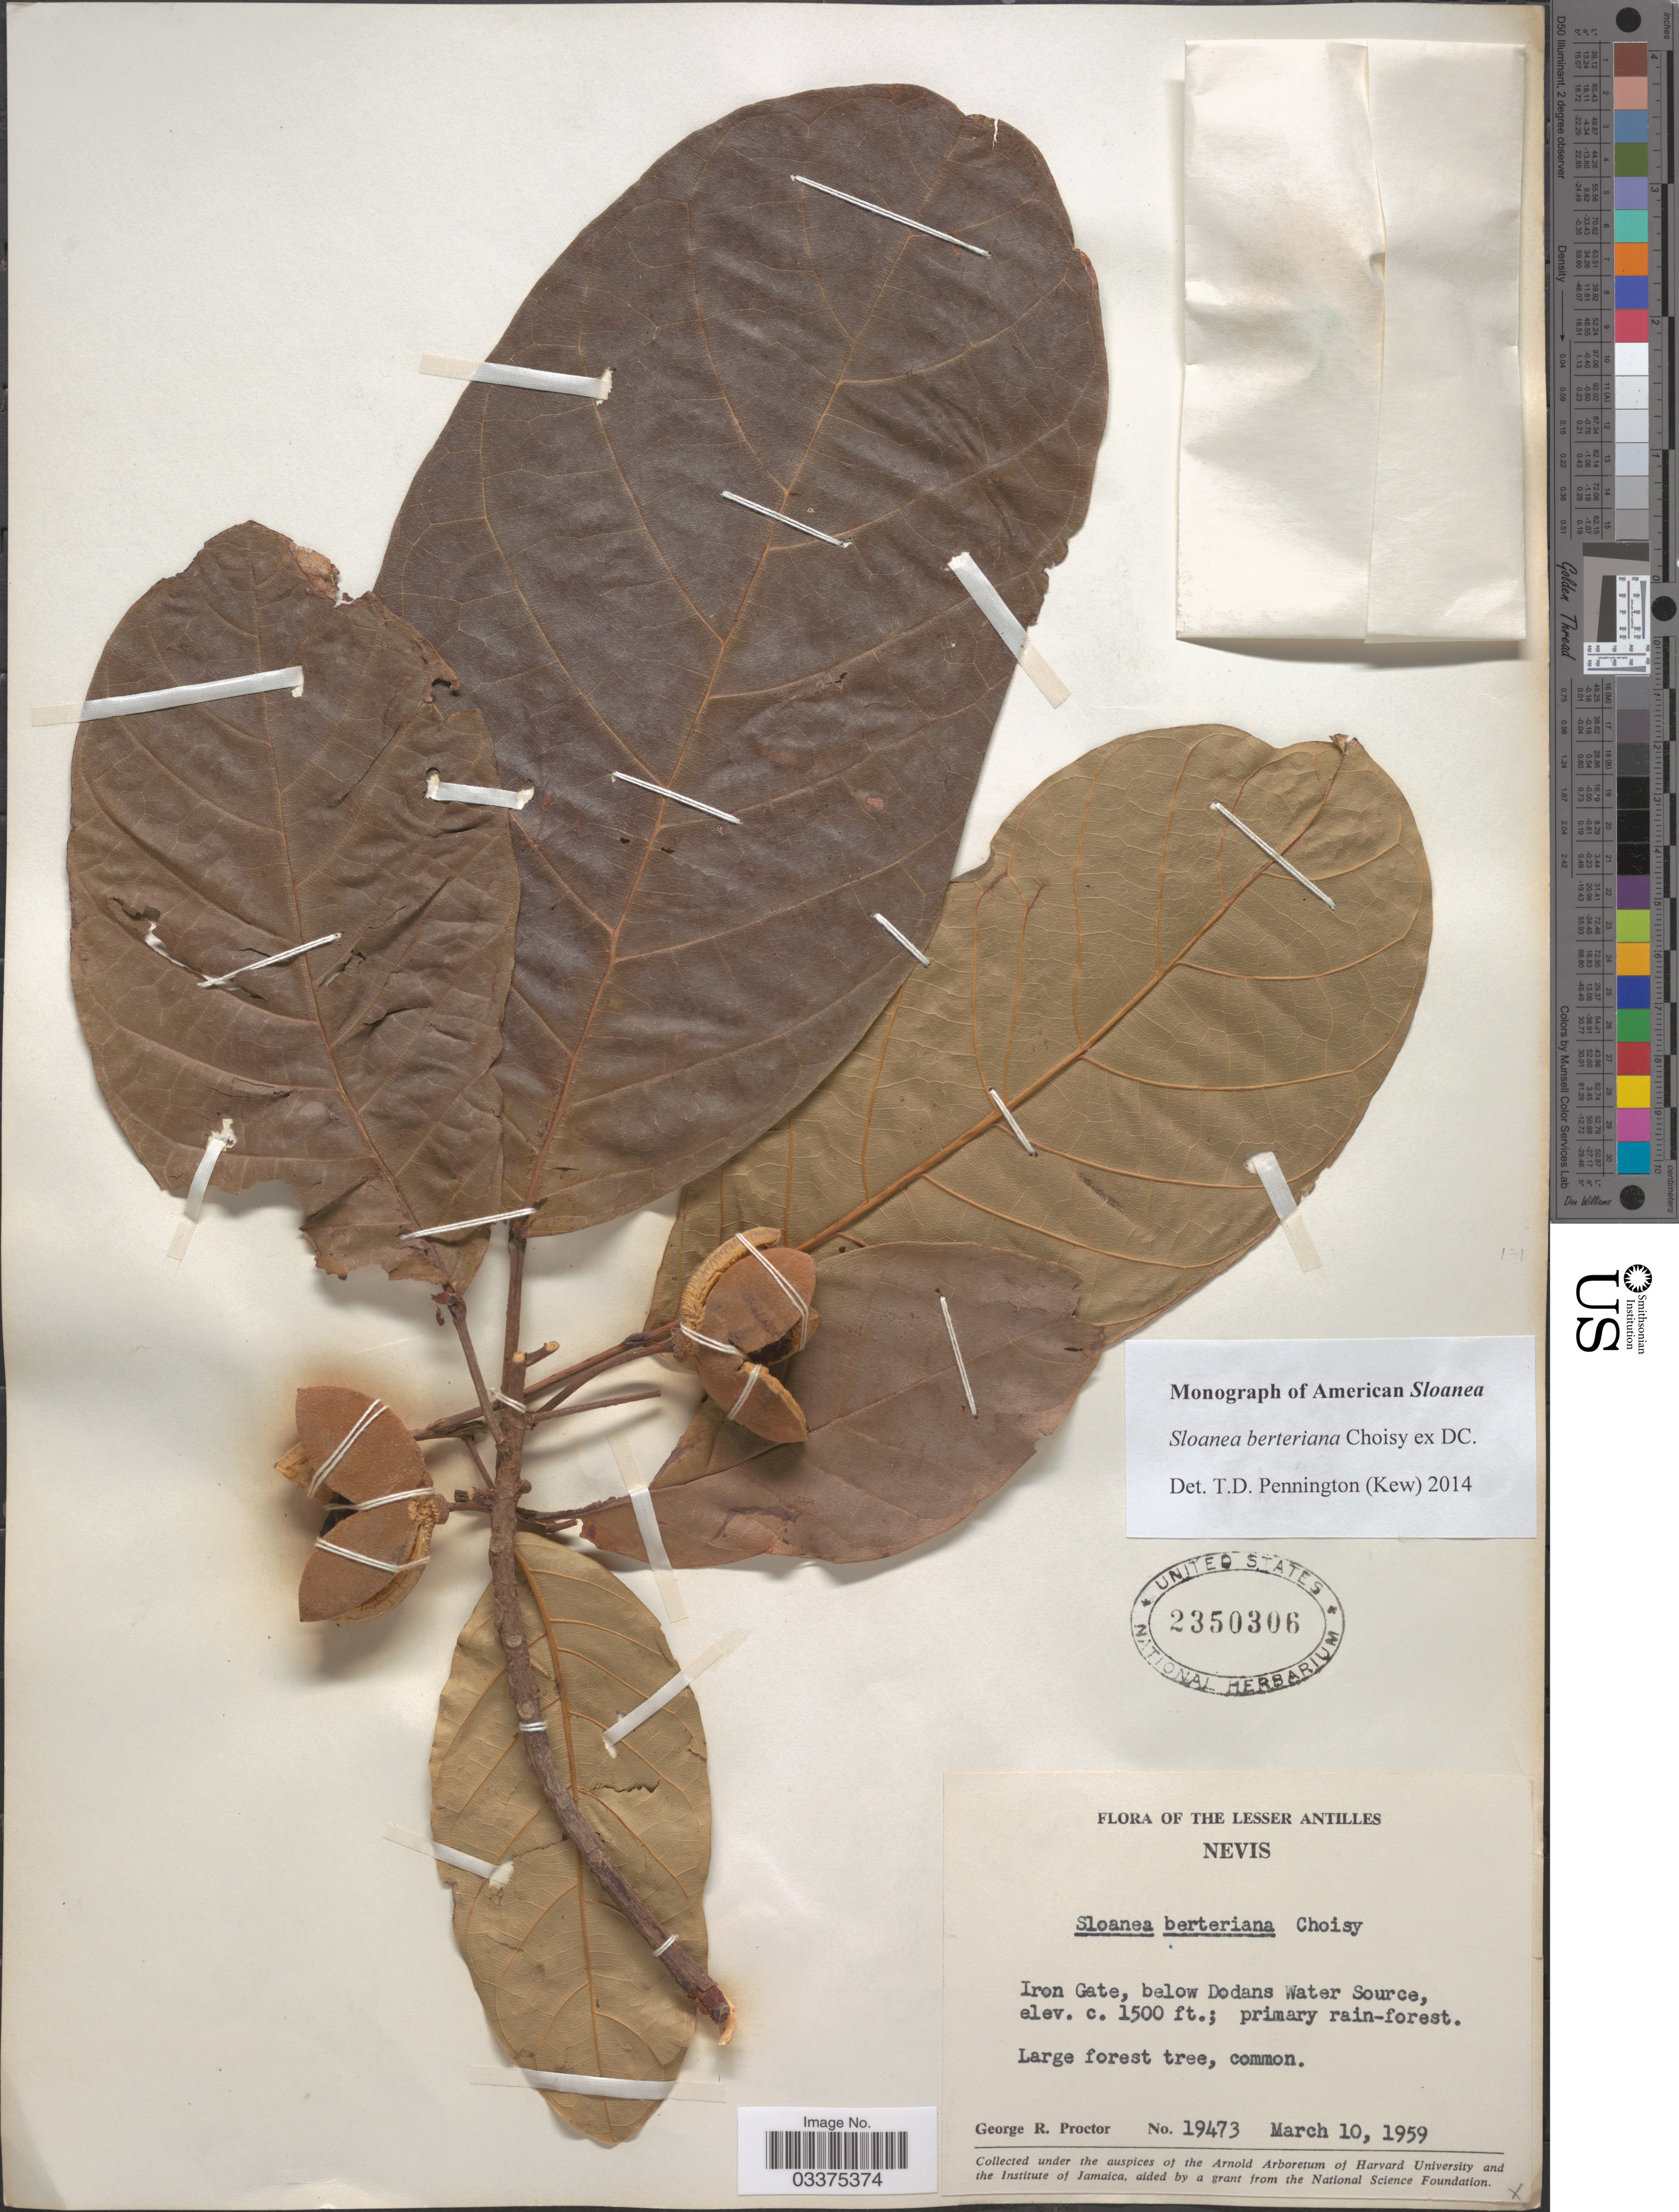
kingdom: Plantae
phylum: Tracheophyta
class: Magnoliopsida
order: Oxalidales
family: Elaeocarpaceae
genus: Sloanea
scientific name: Sloanea berteroana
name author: Choisy ex DC.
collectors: G. R. Proctor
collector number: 19473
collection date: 1959-03-10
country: St. Christopher-Nevis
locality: The Lesser Antilles. Nevis. Iron Gate, below Dodans Water Source.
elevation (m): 457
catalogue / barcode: US 2350306